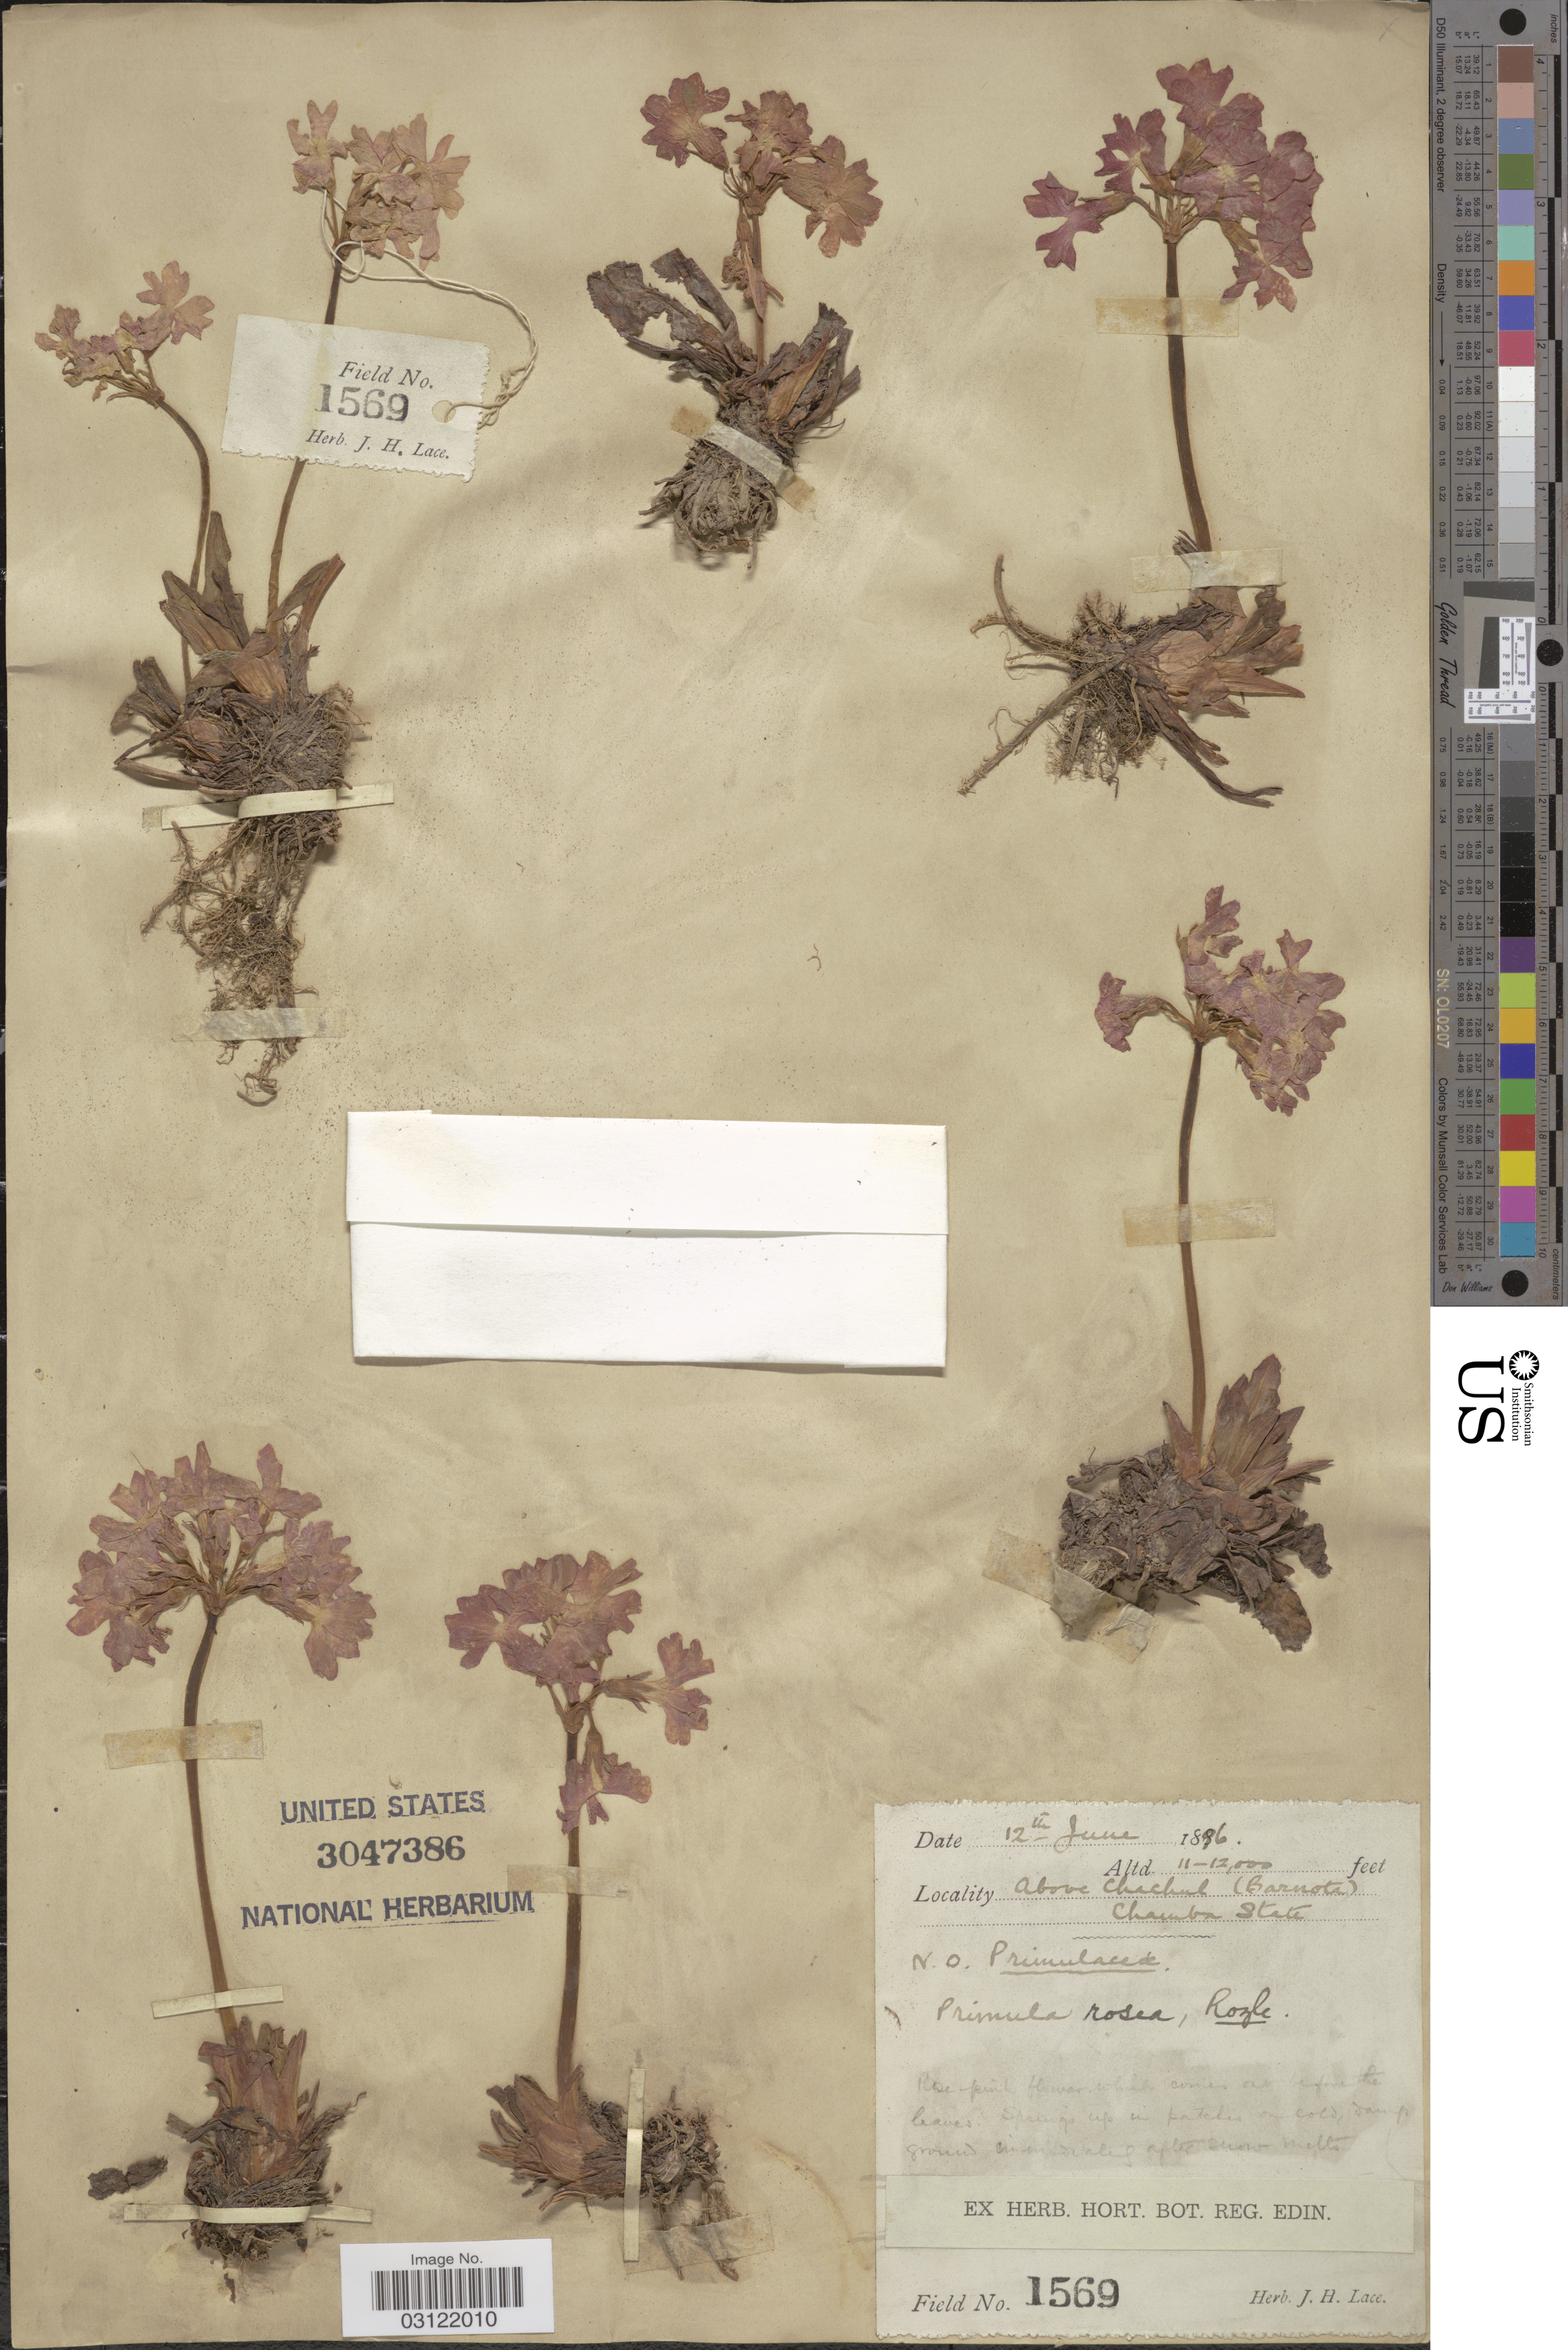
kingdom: Plantae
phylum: Tracheophyta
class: Magnoliopsida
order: Ericales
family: Primulaceae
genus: Primula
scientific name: Primula rosea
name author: Royle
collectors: Ex herb. J. H. Lace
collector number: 1569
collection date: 1896-06-12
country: India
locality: Above Chachul (Barnota), Chamba State.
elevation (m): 3353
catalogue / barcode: US 3047386